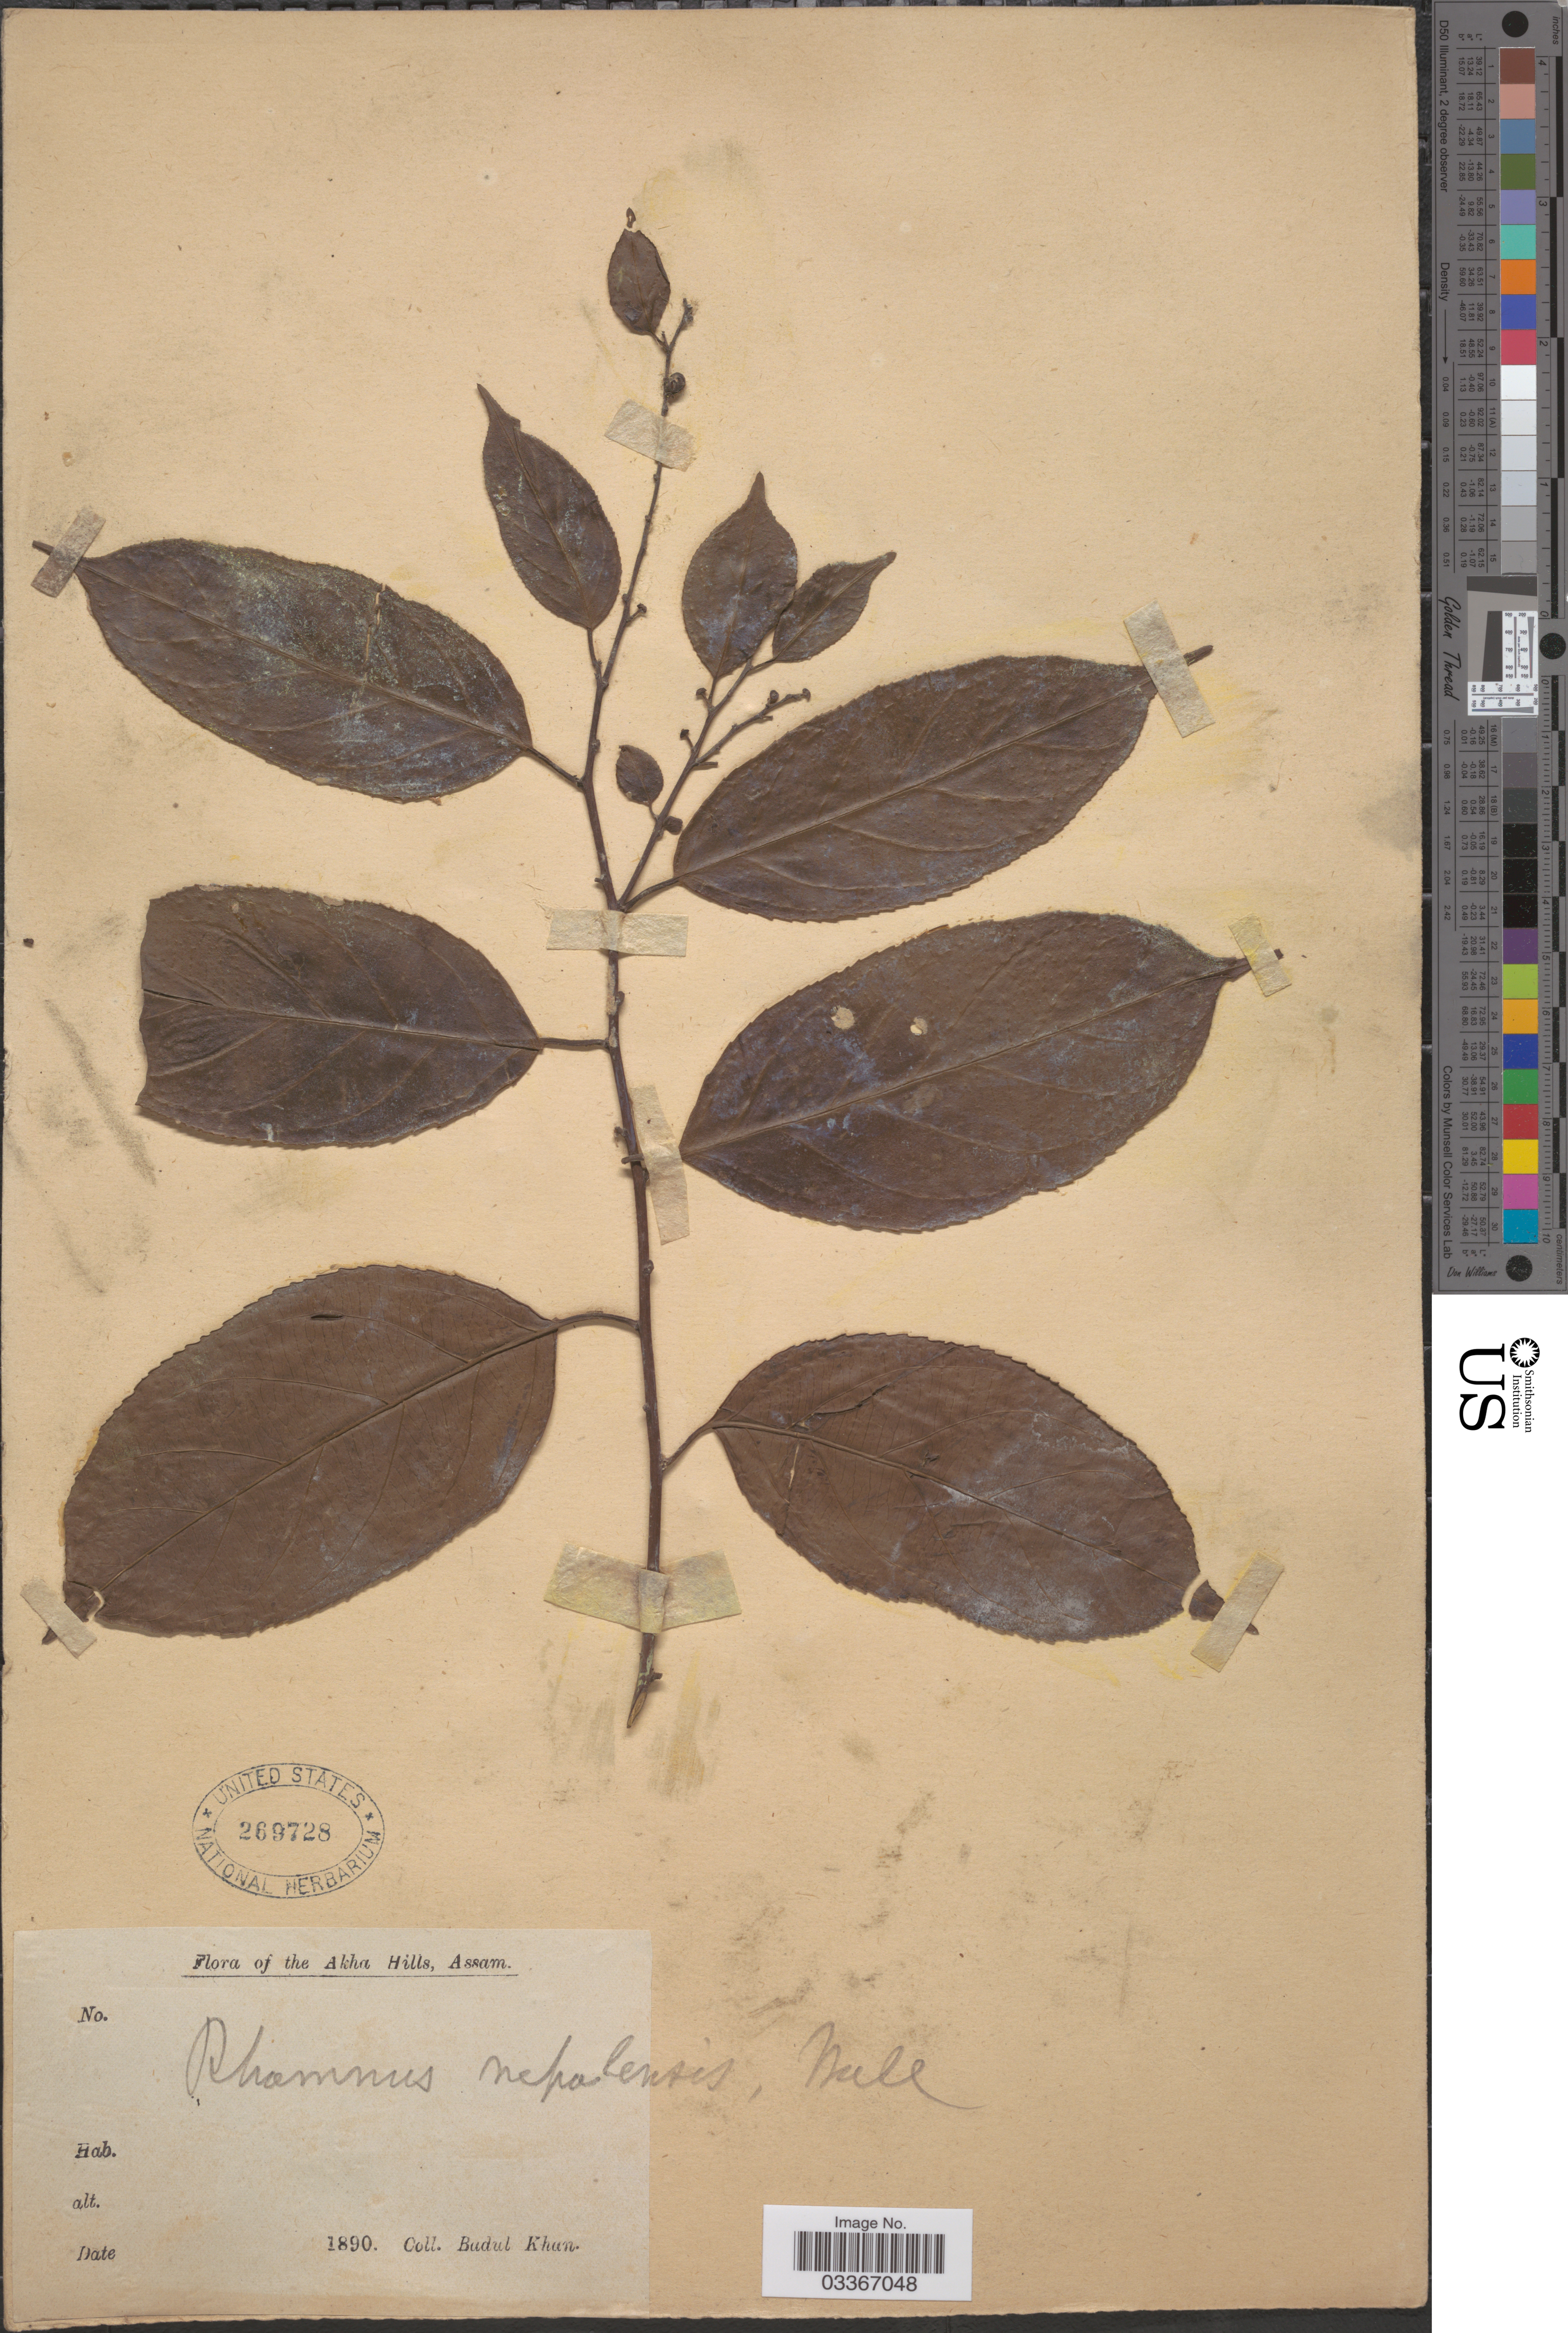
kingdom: Plantae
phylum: Tracheophyta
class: Magnoliopsida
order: Rosales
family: Rhamnaceae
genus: Rhamnus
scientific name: Rhamnus nepalensis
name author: (Wall.) M.A. Lawson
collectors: B. Khan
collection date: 1890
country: India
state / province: Assam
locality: Akha Hills.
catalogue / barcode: US 269728